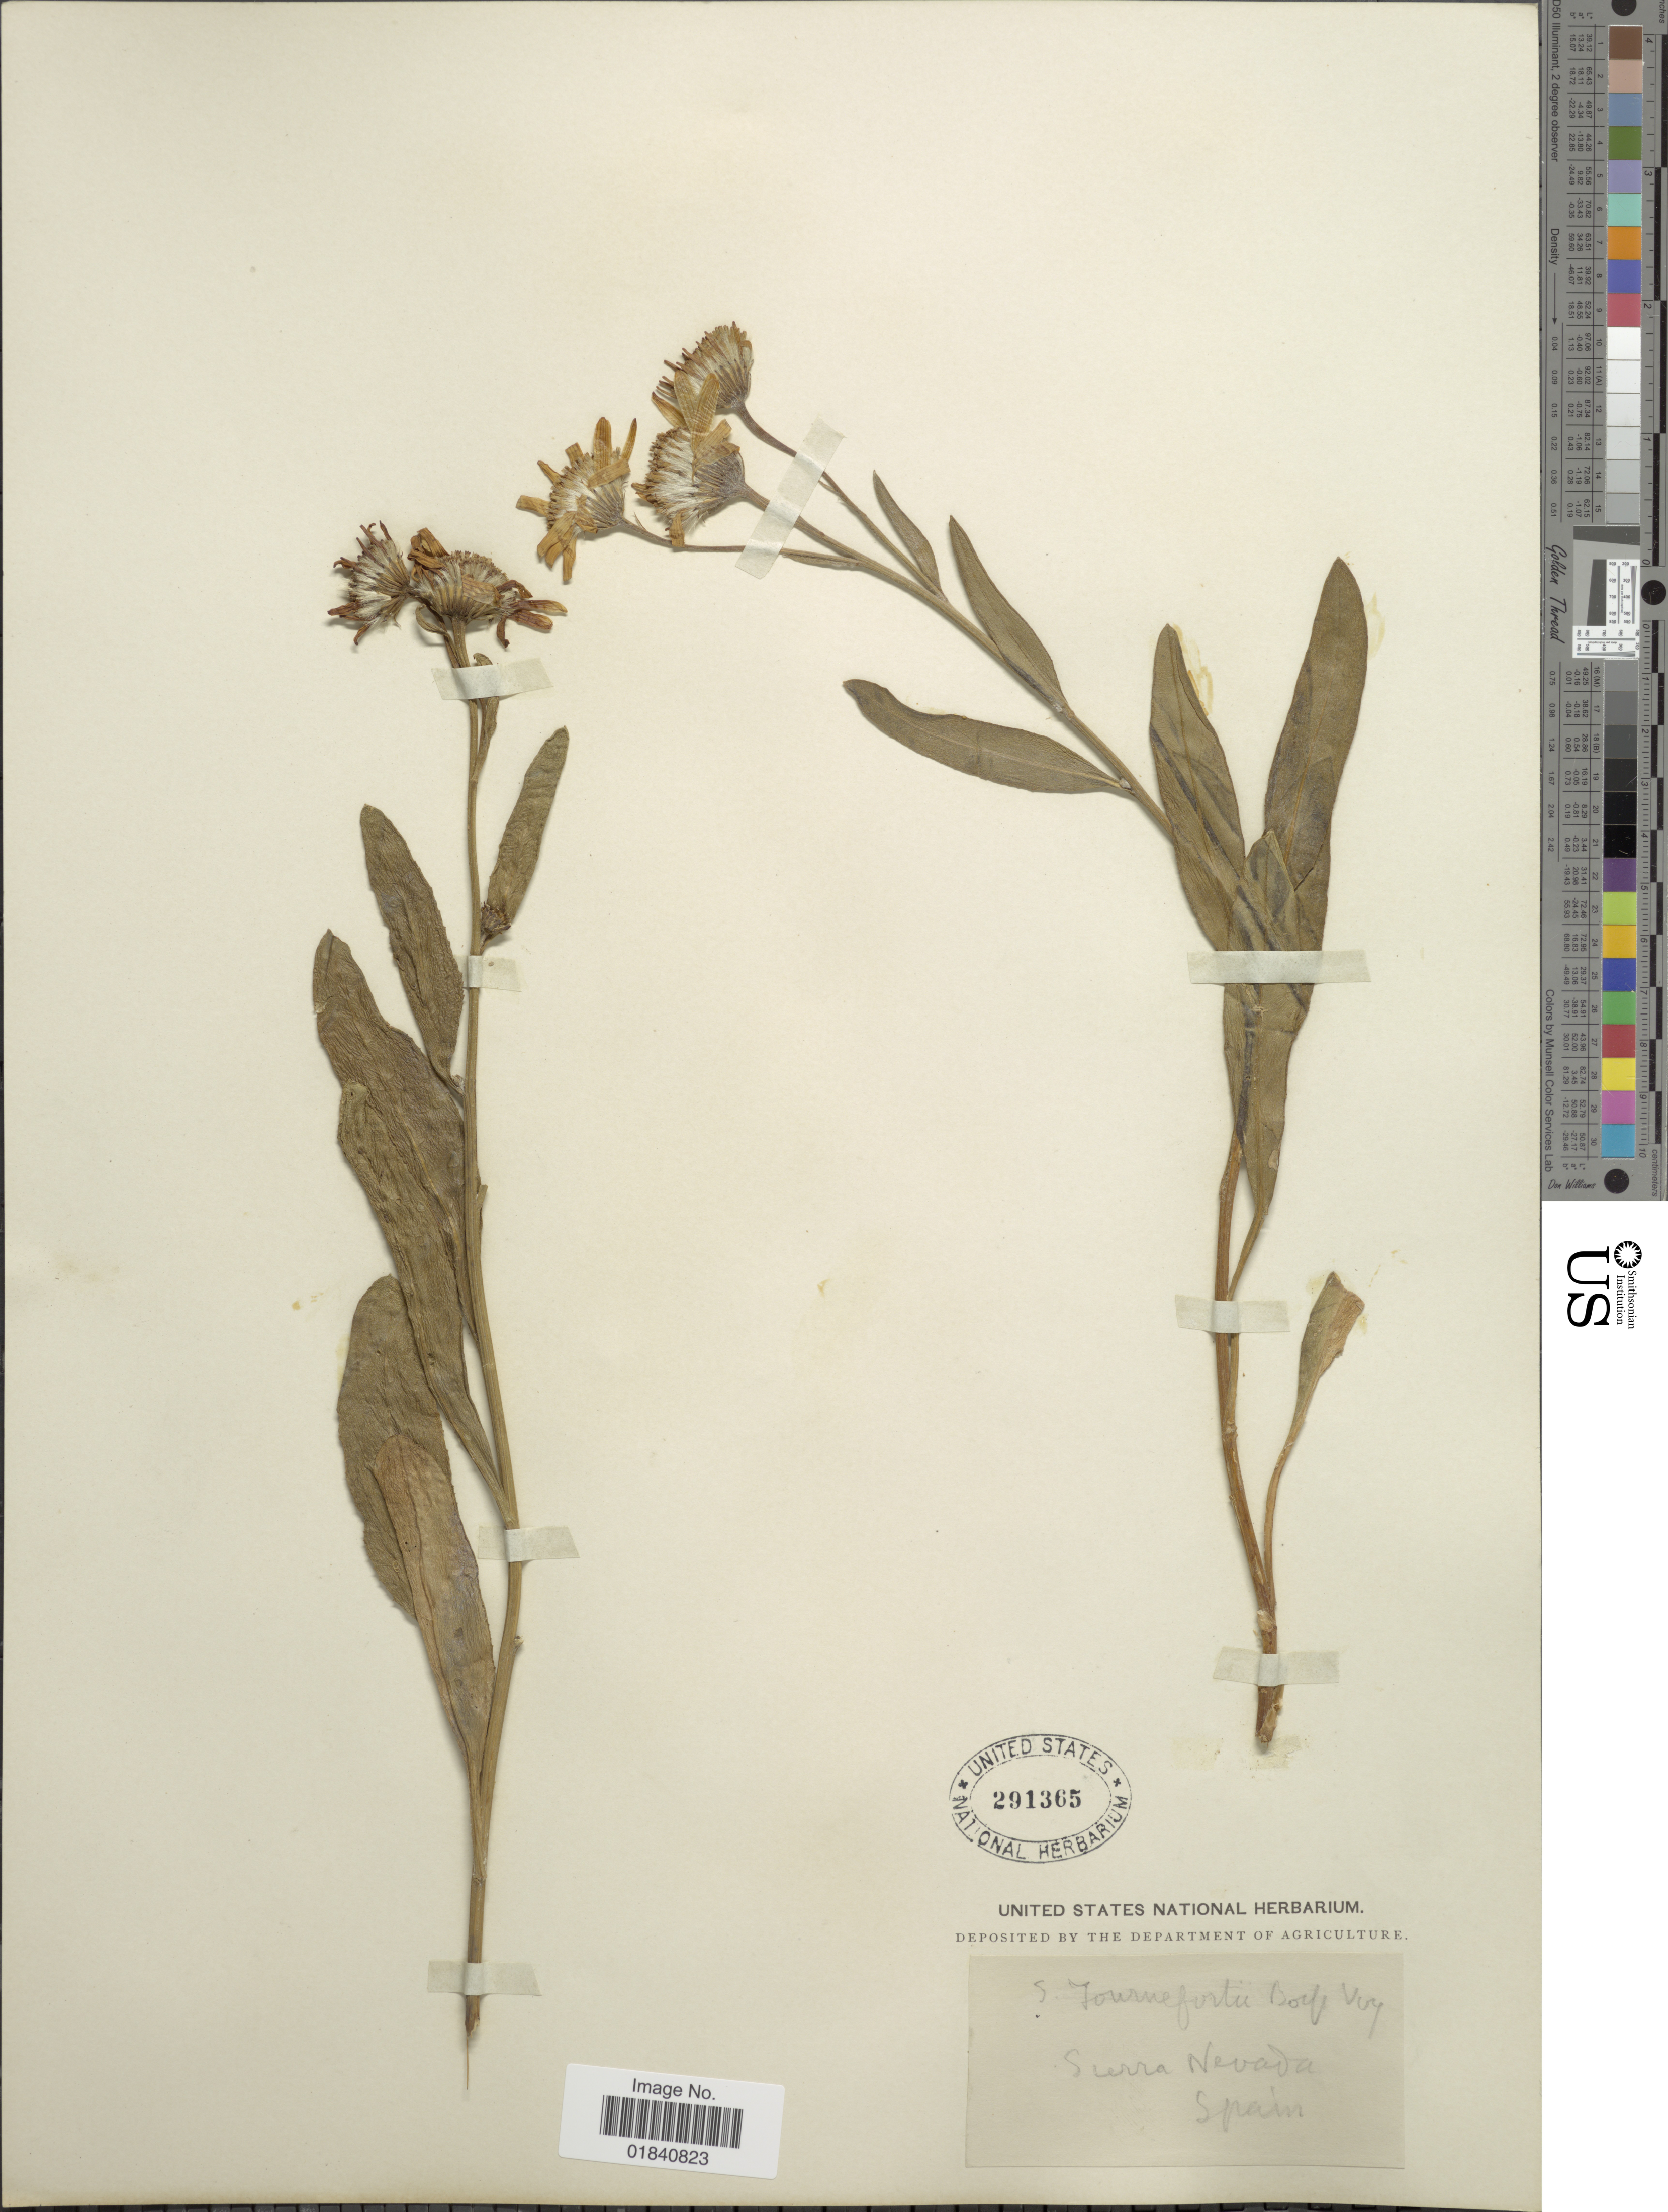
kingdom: Plantae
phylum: Tracheophyta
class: Magnoliopsida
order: Asterales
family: Asteraceae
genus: Senecio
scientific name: Senecio pyrenaicus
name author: L.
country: Spain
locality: Sierra Nevada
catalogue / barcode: US 291365